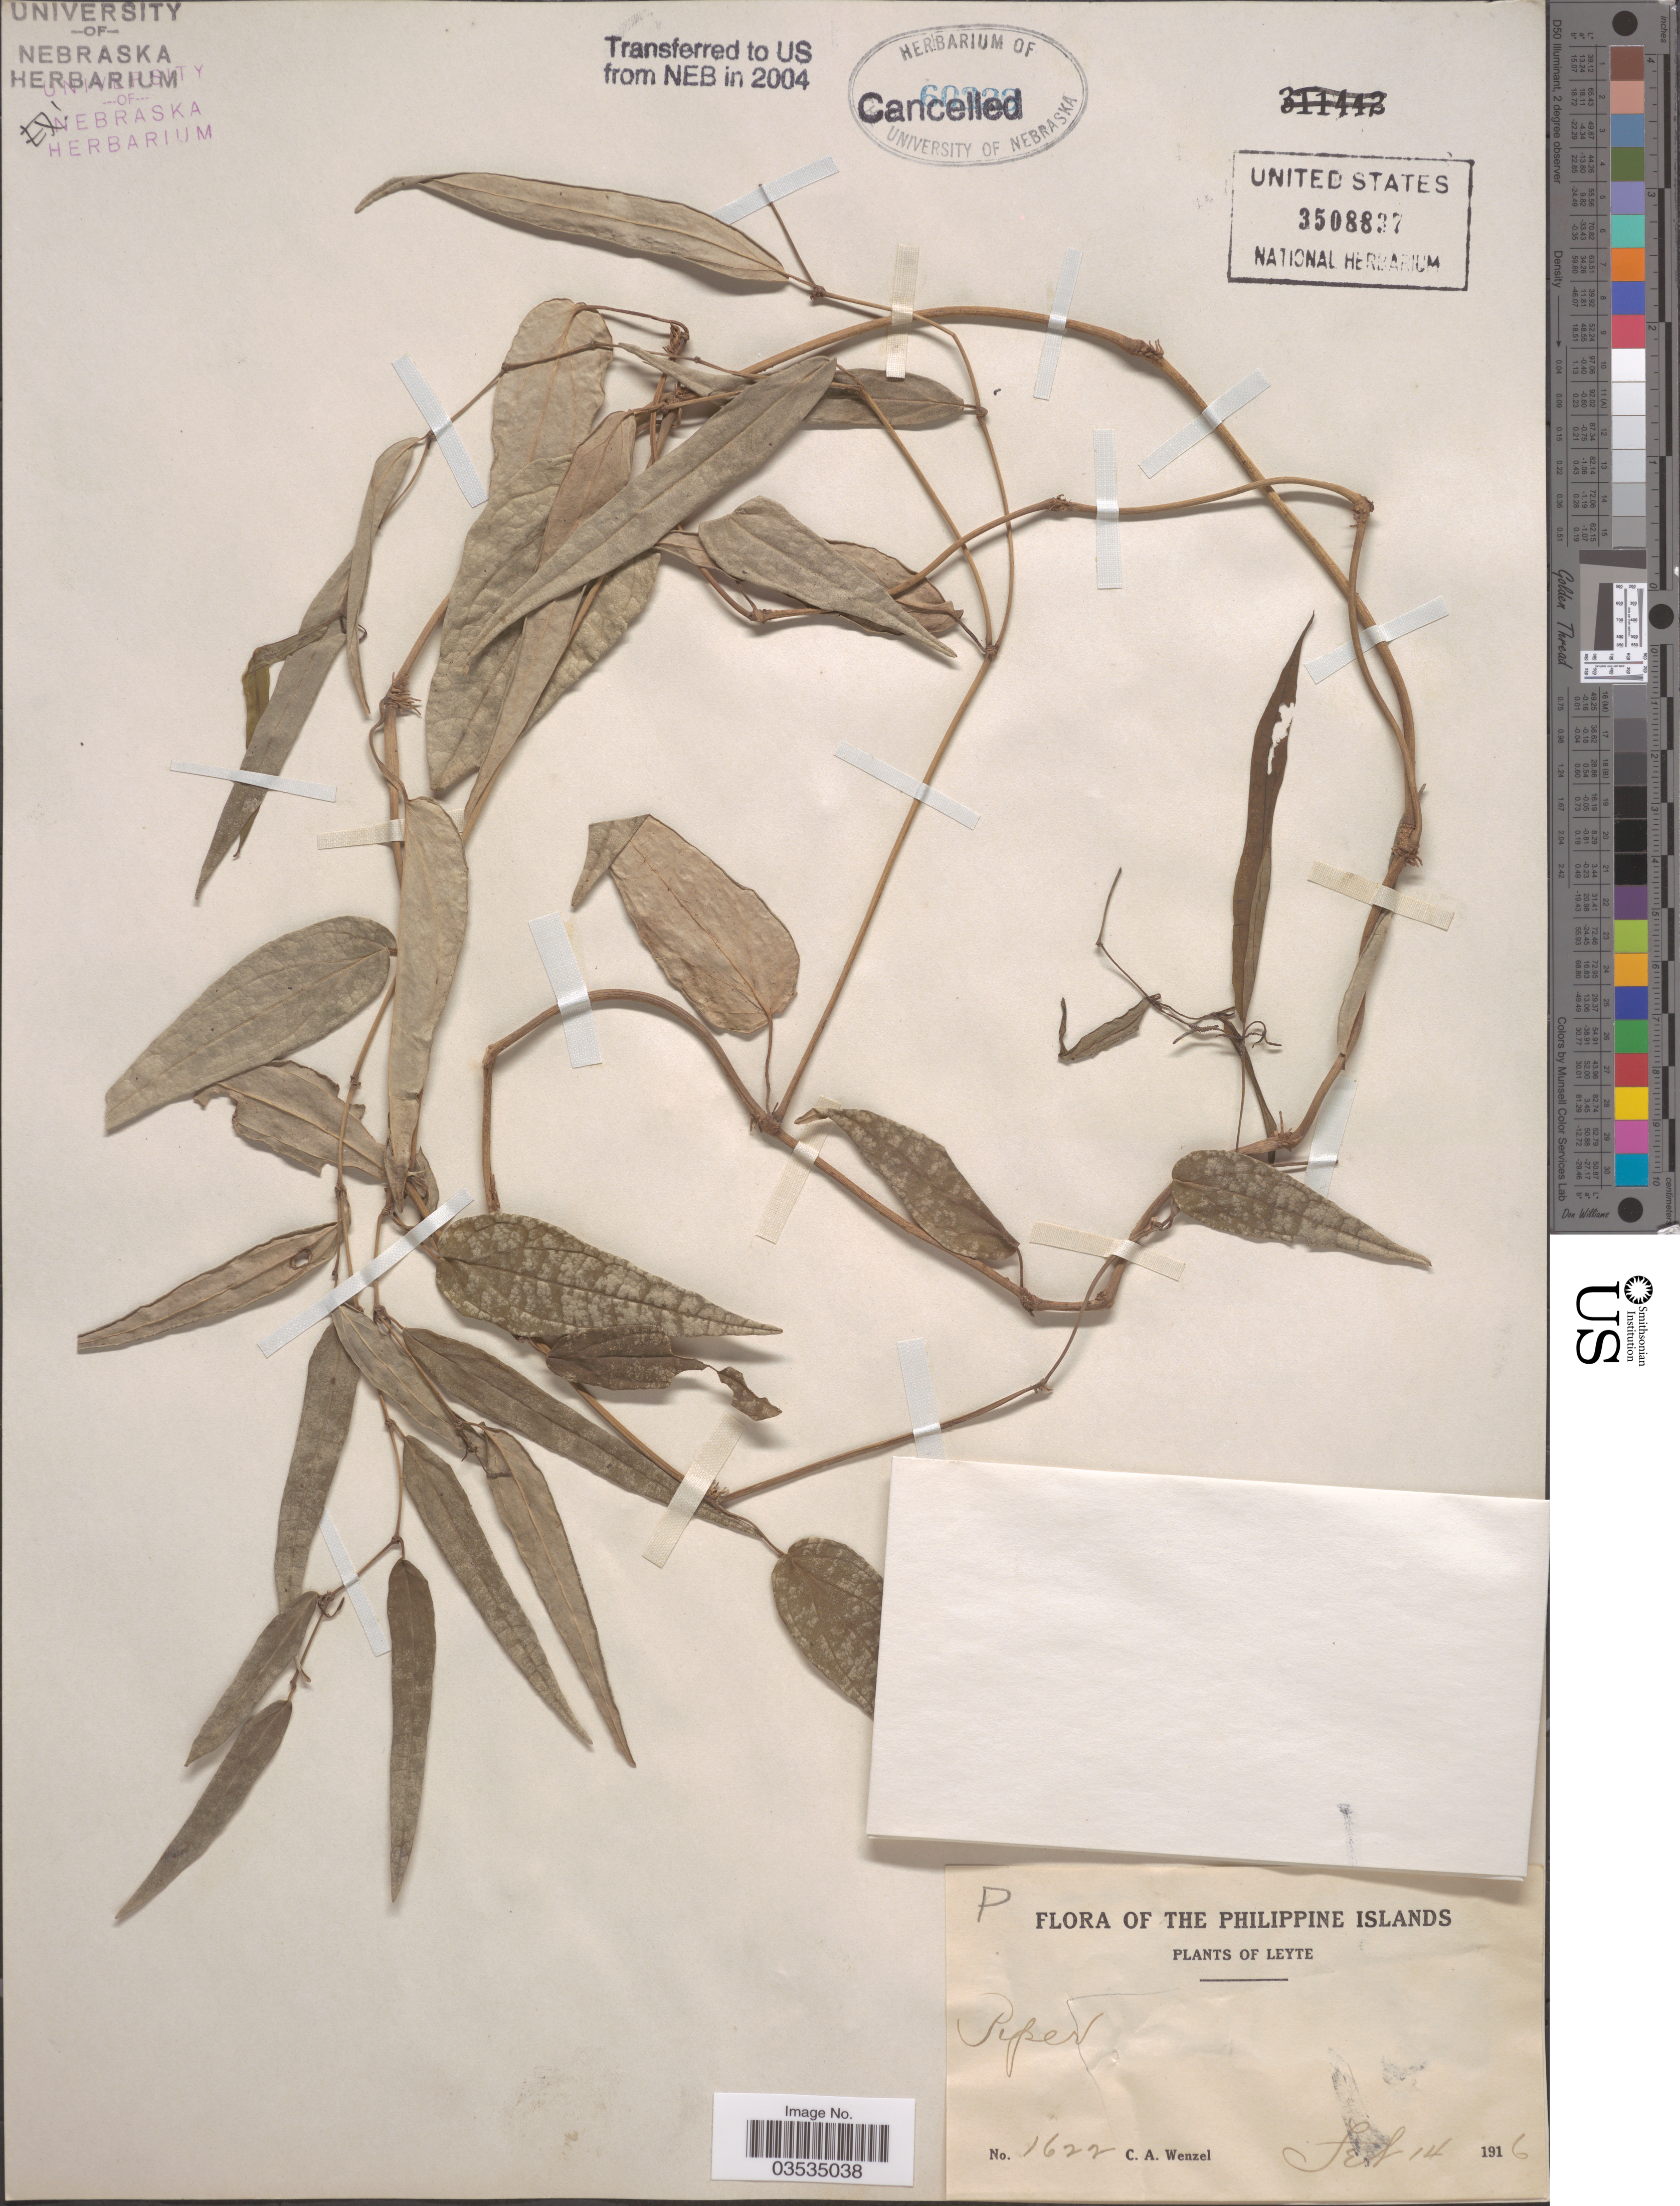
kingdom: Plantae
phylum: Tracheophyta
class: Magnoliopsida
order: Piperales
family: Piperaceae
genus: Piper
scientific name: Piper sp.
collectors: C. Wenzel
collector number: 1622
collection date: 1916-02-14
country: Philippines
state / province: Eastern Visayas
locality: Philippine Islands. Leyte.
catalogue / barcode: US 3508837